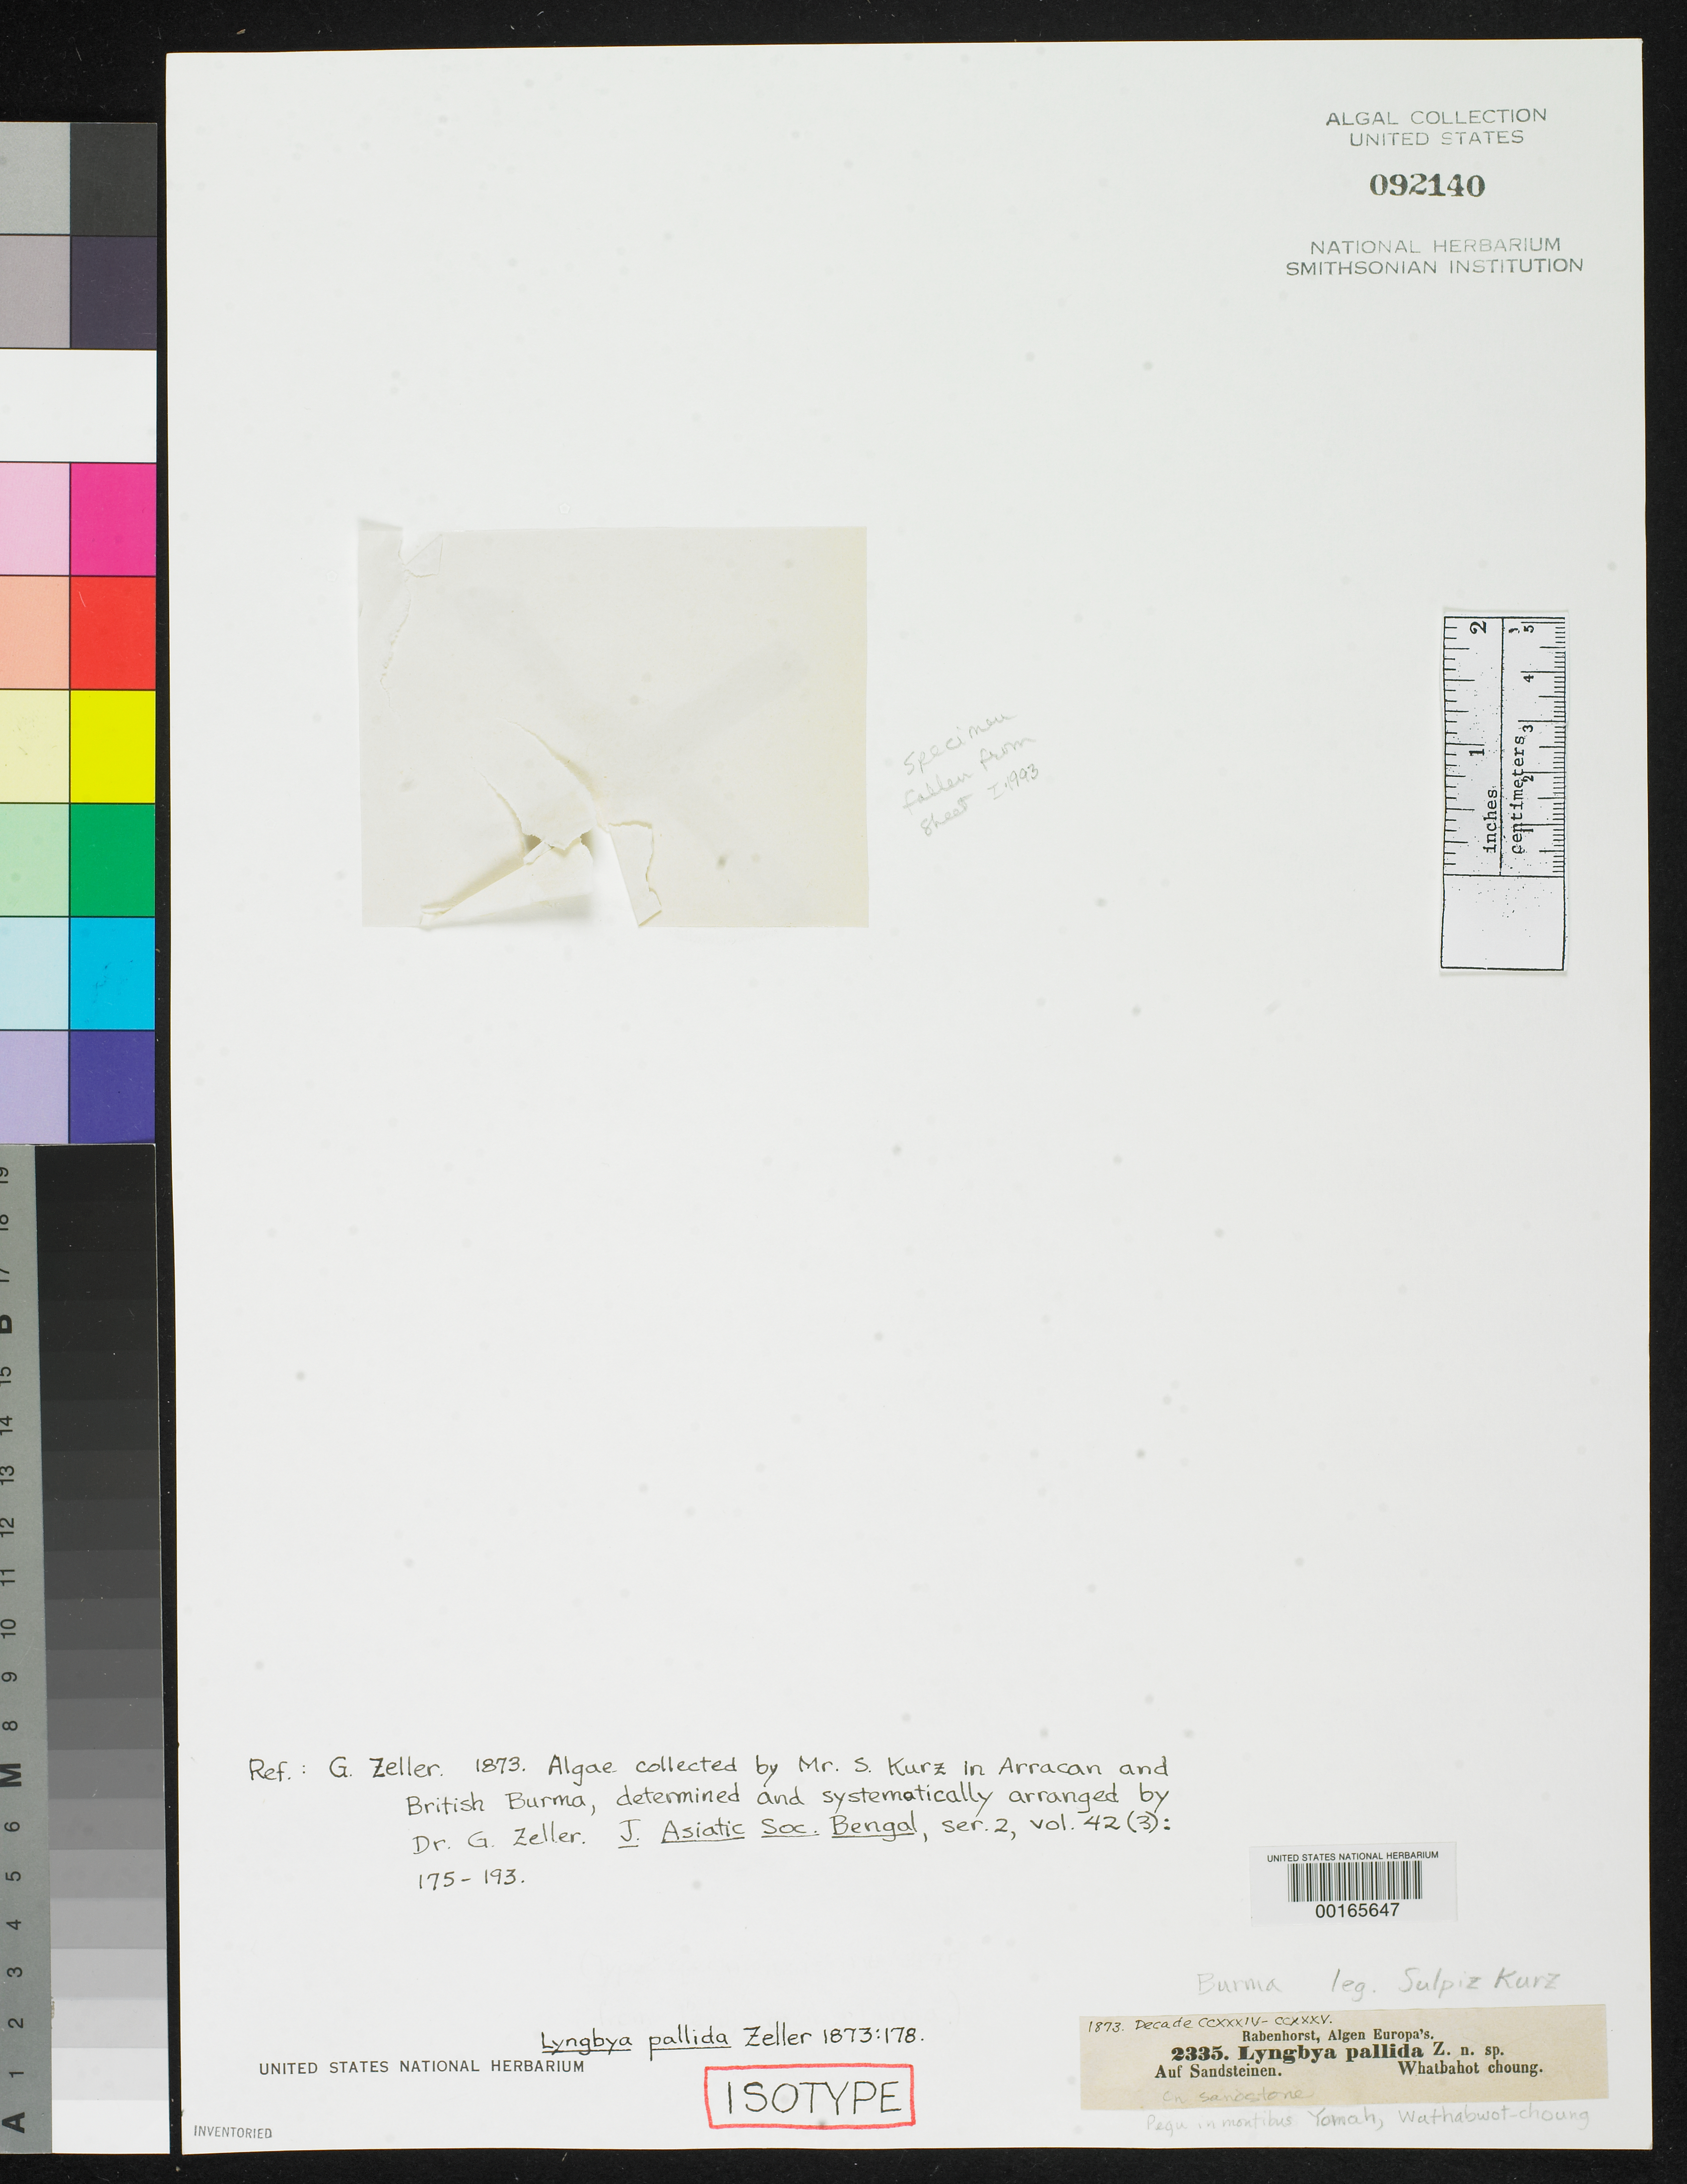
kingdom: Bacteria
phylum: Cyanobacteria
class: Cyanobacteriia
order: Cyanobacteriales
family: Microcoleaceae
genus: Lyngbya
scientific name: Lyngbya pallida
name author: Zeller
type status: Isotype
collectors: W. Kurz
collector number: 2335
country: Myanmar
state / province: Pegu Division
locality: Yoma Mountains, Wathabwot or Whatbahot Chaung.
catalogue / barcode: US 92140